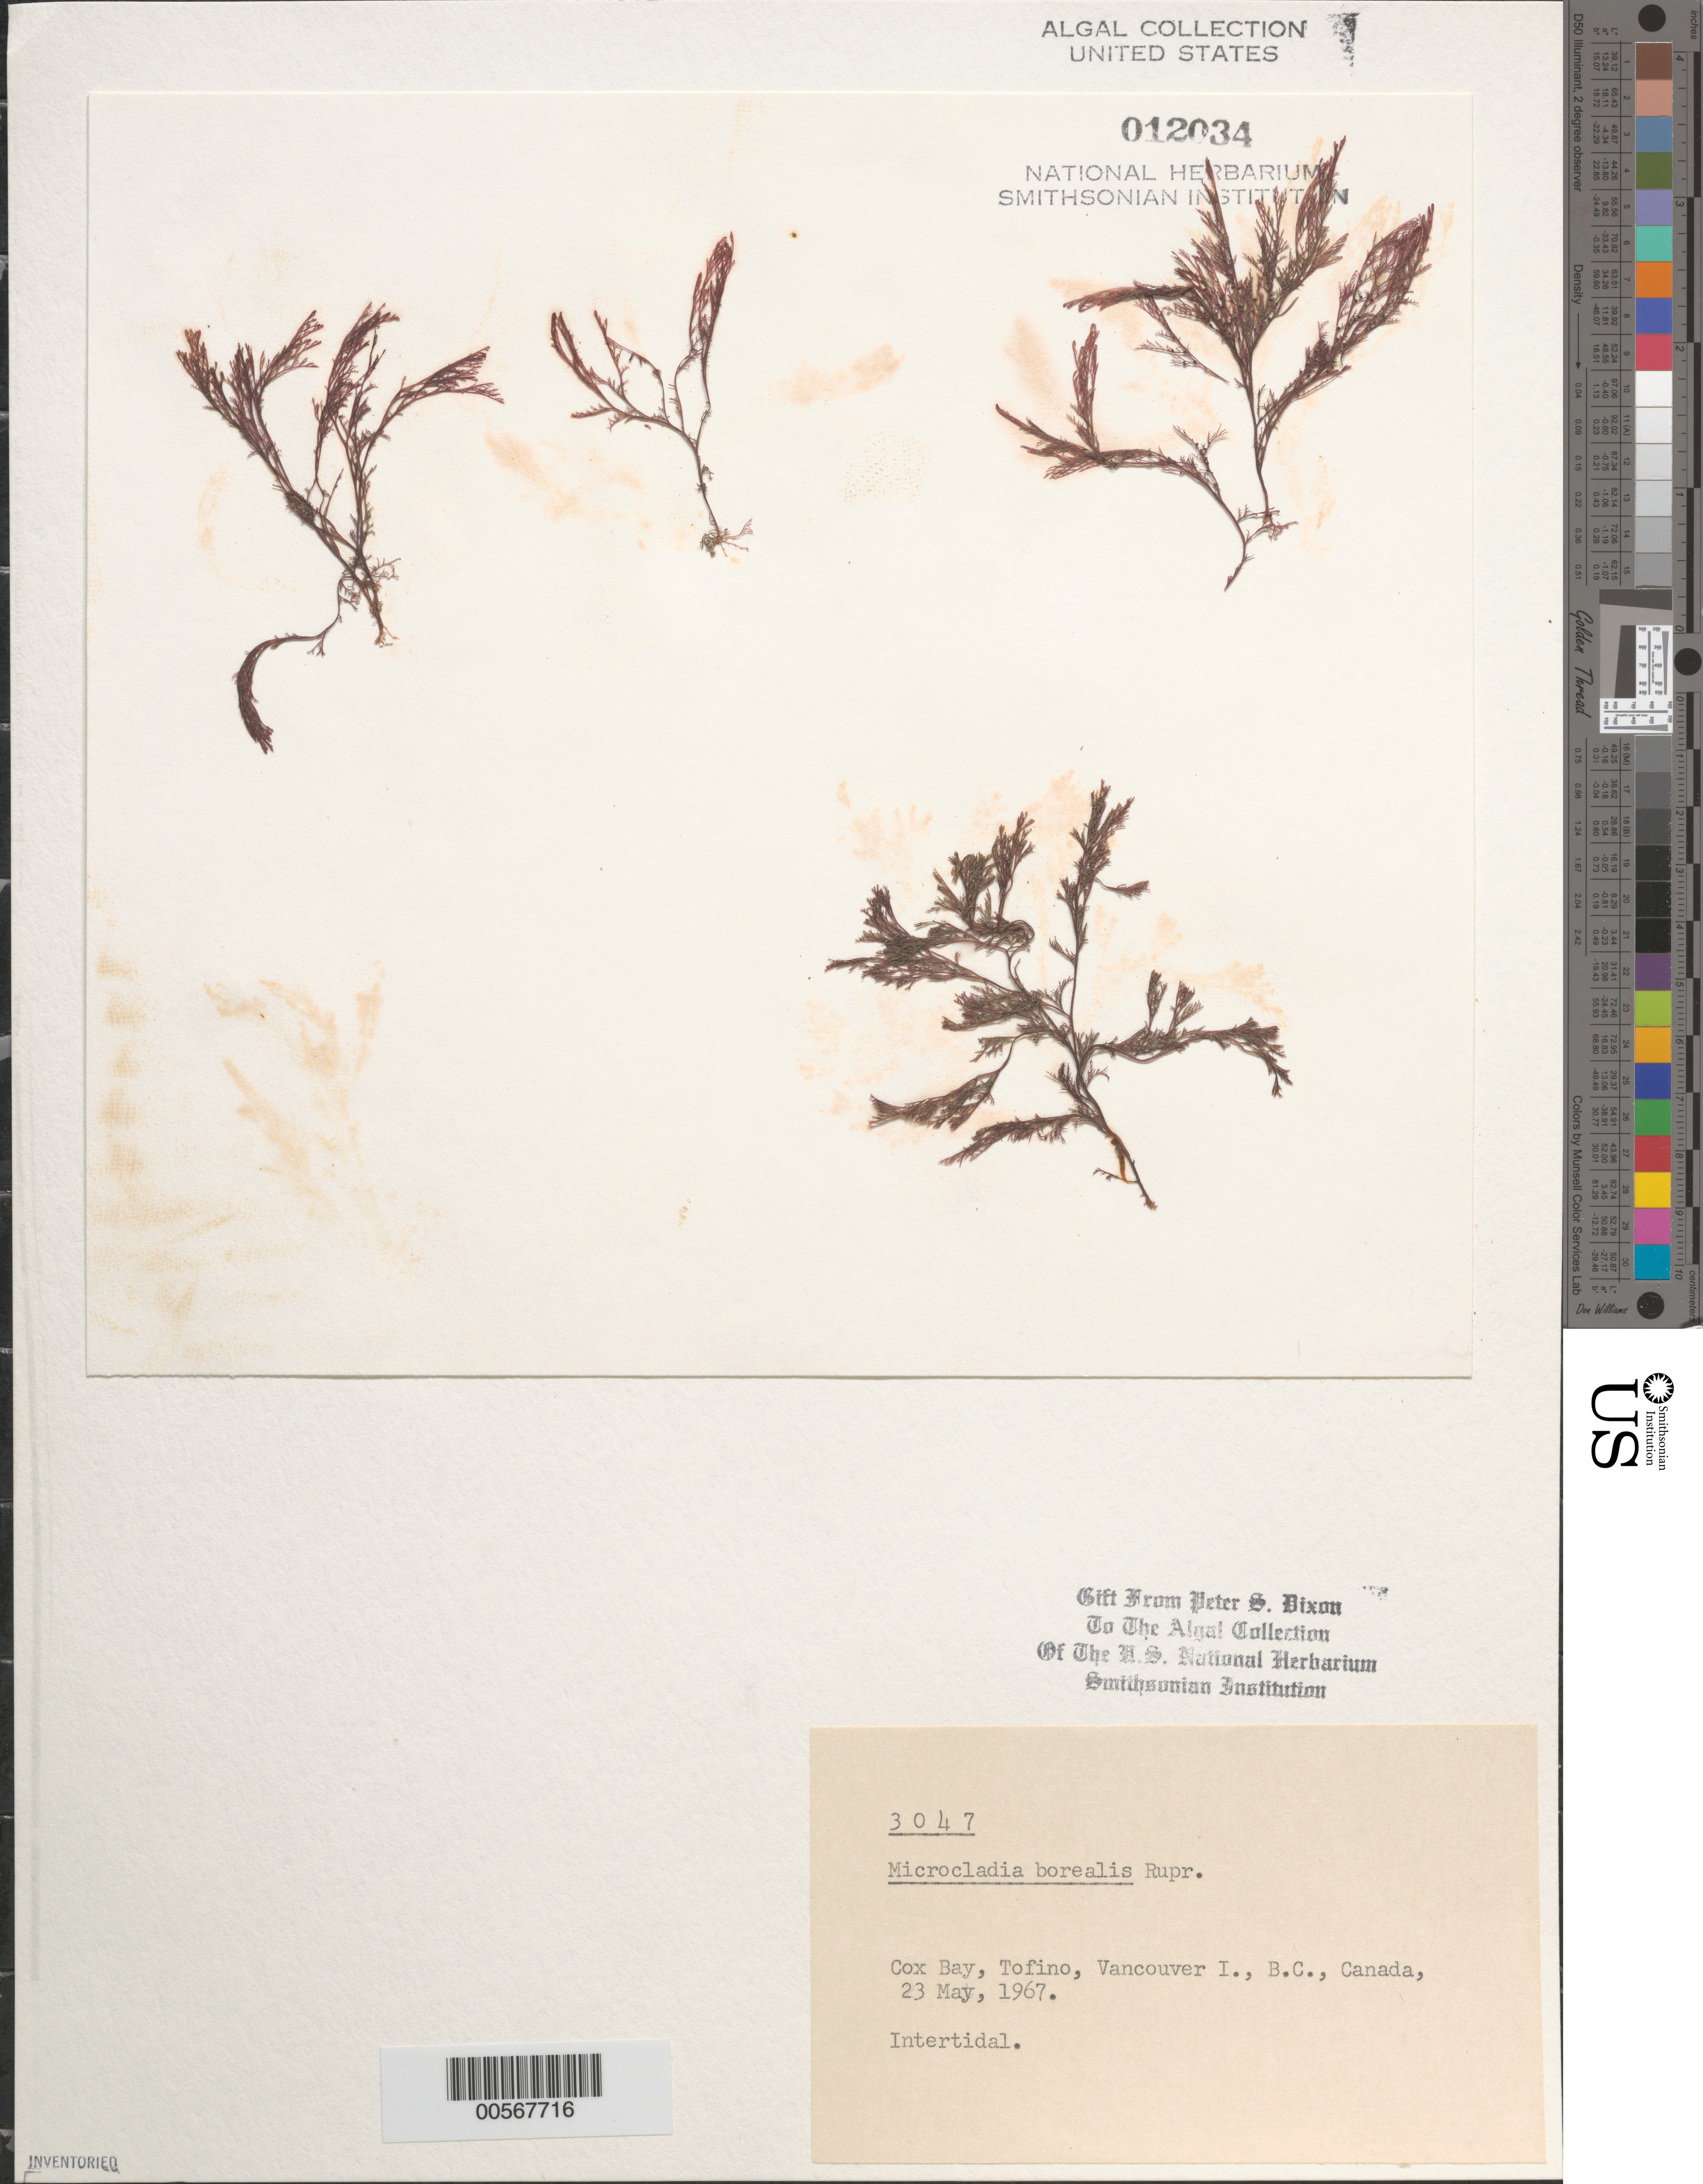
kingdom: Plantae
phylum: Rhodophyta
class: Florideophyceae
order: Ceramiales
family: Ceramiaceae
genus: Microcladia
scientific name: Microcladia borealis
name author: Rupr.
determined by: Dixon, P. S.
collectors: P. S. Dixon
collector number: PSD 3047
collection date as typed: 23 May 1967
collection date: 1967-05-23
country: Canada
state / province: British Columbia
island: Vancouver Island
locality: Cox Bay, Tofino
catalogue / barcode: US 12034